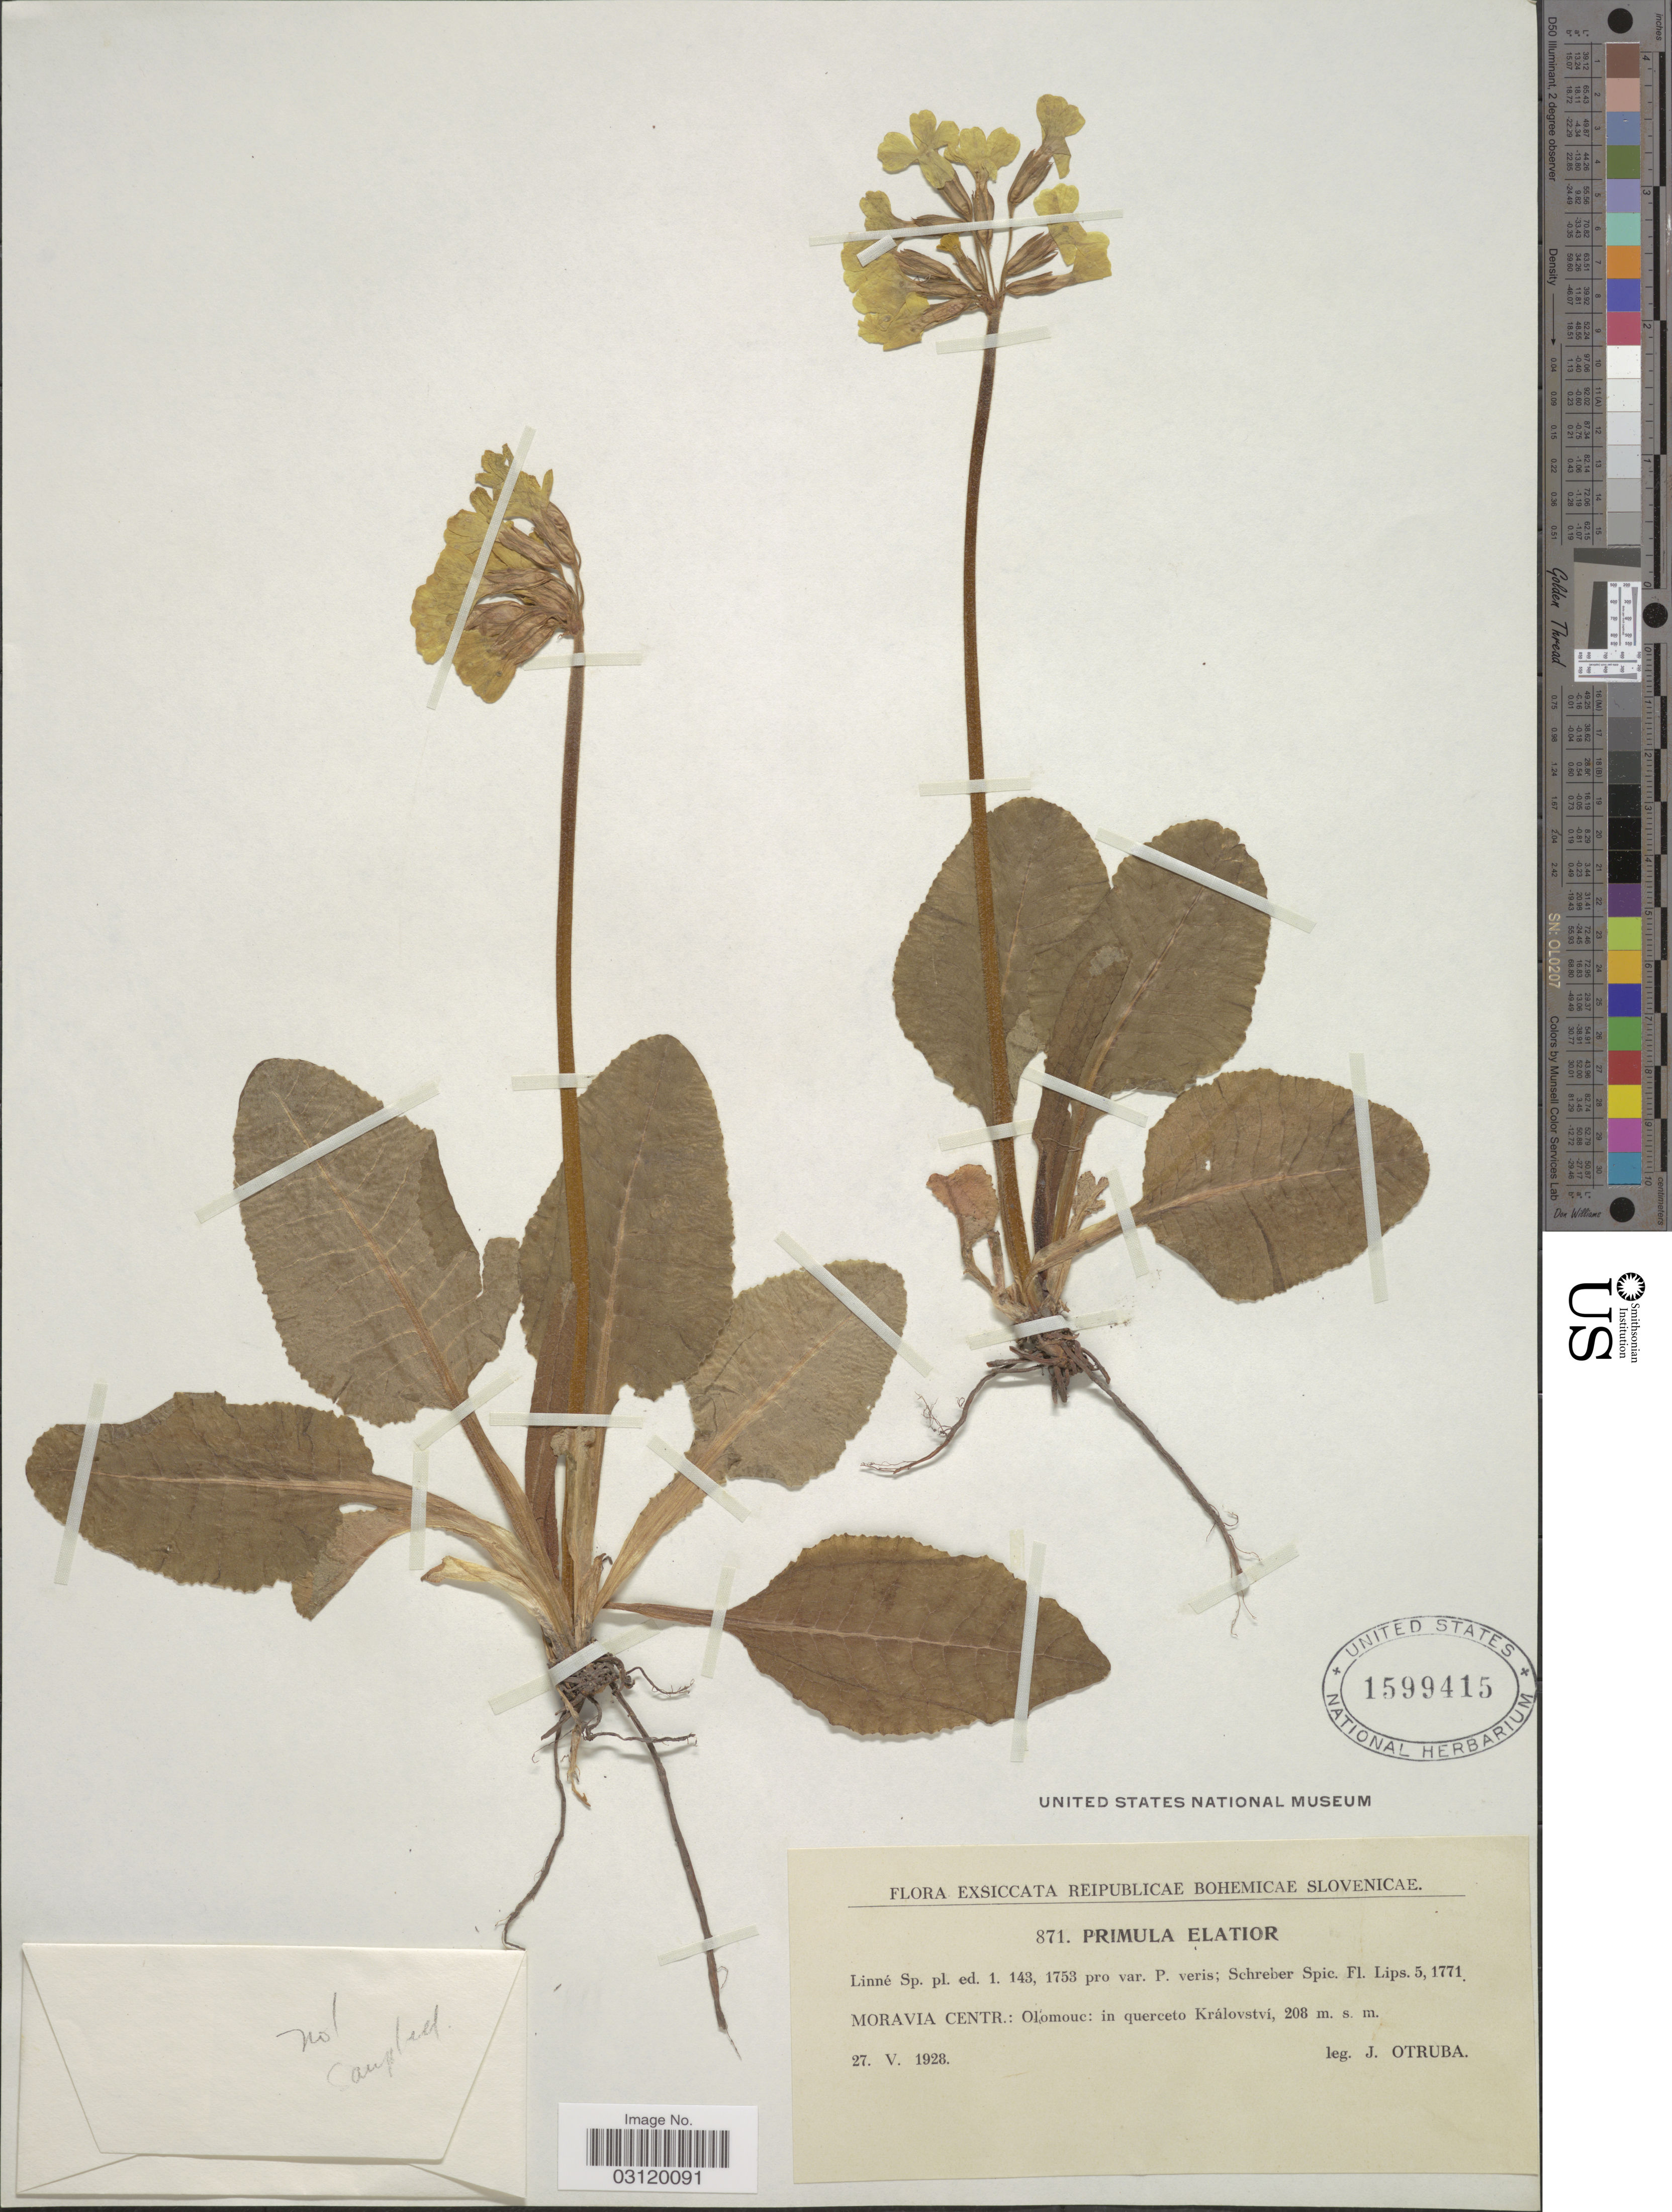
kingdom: Plantae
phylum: Tracheophyta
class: Magnoliopsida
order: Ericales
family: Primulaceae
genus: Primula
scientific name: Primula elatior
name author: (L.) Hill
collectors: J. Otruba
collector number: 871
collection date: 1928-05-27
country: Czechia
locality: Reipublicae Bohemicae Slovenicae [unsure placement] Moravia Centr.: Olomouc: in querceto Království.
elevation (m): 208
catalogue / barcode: US 1599415